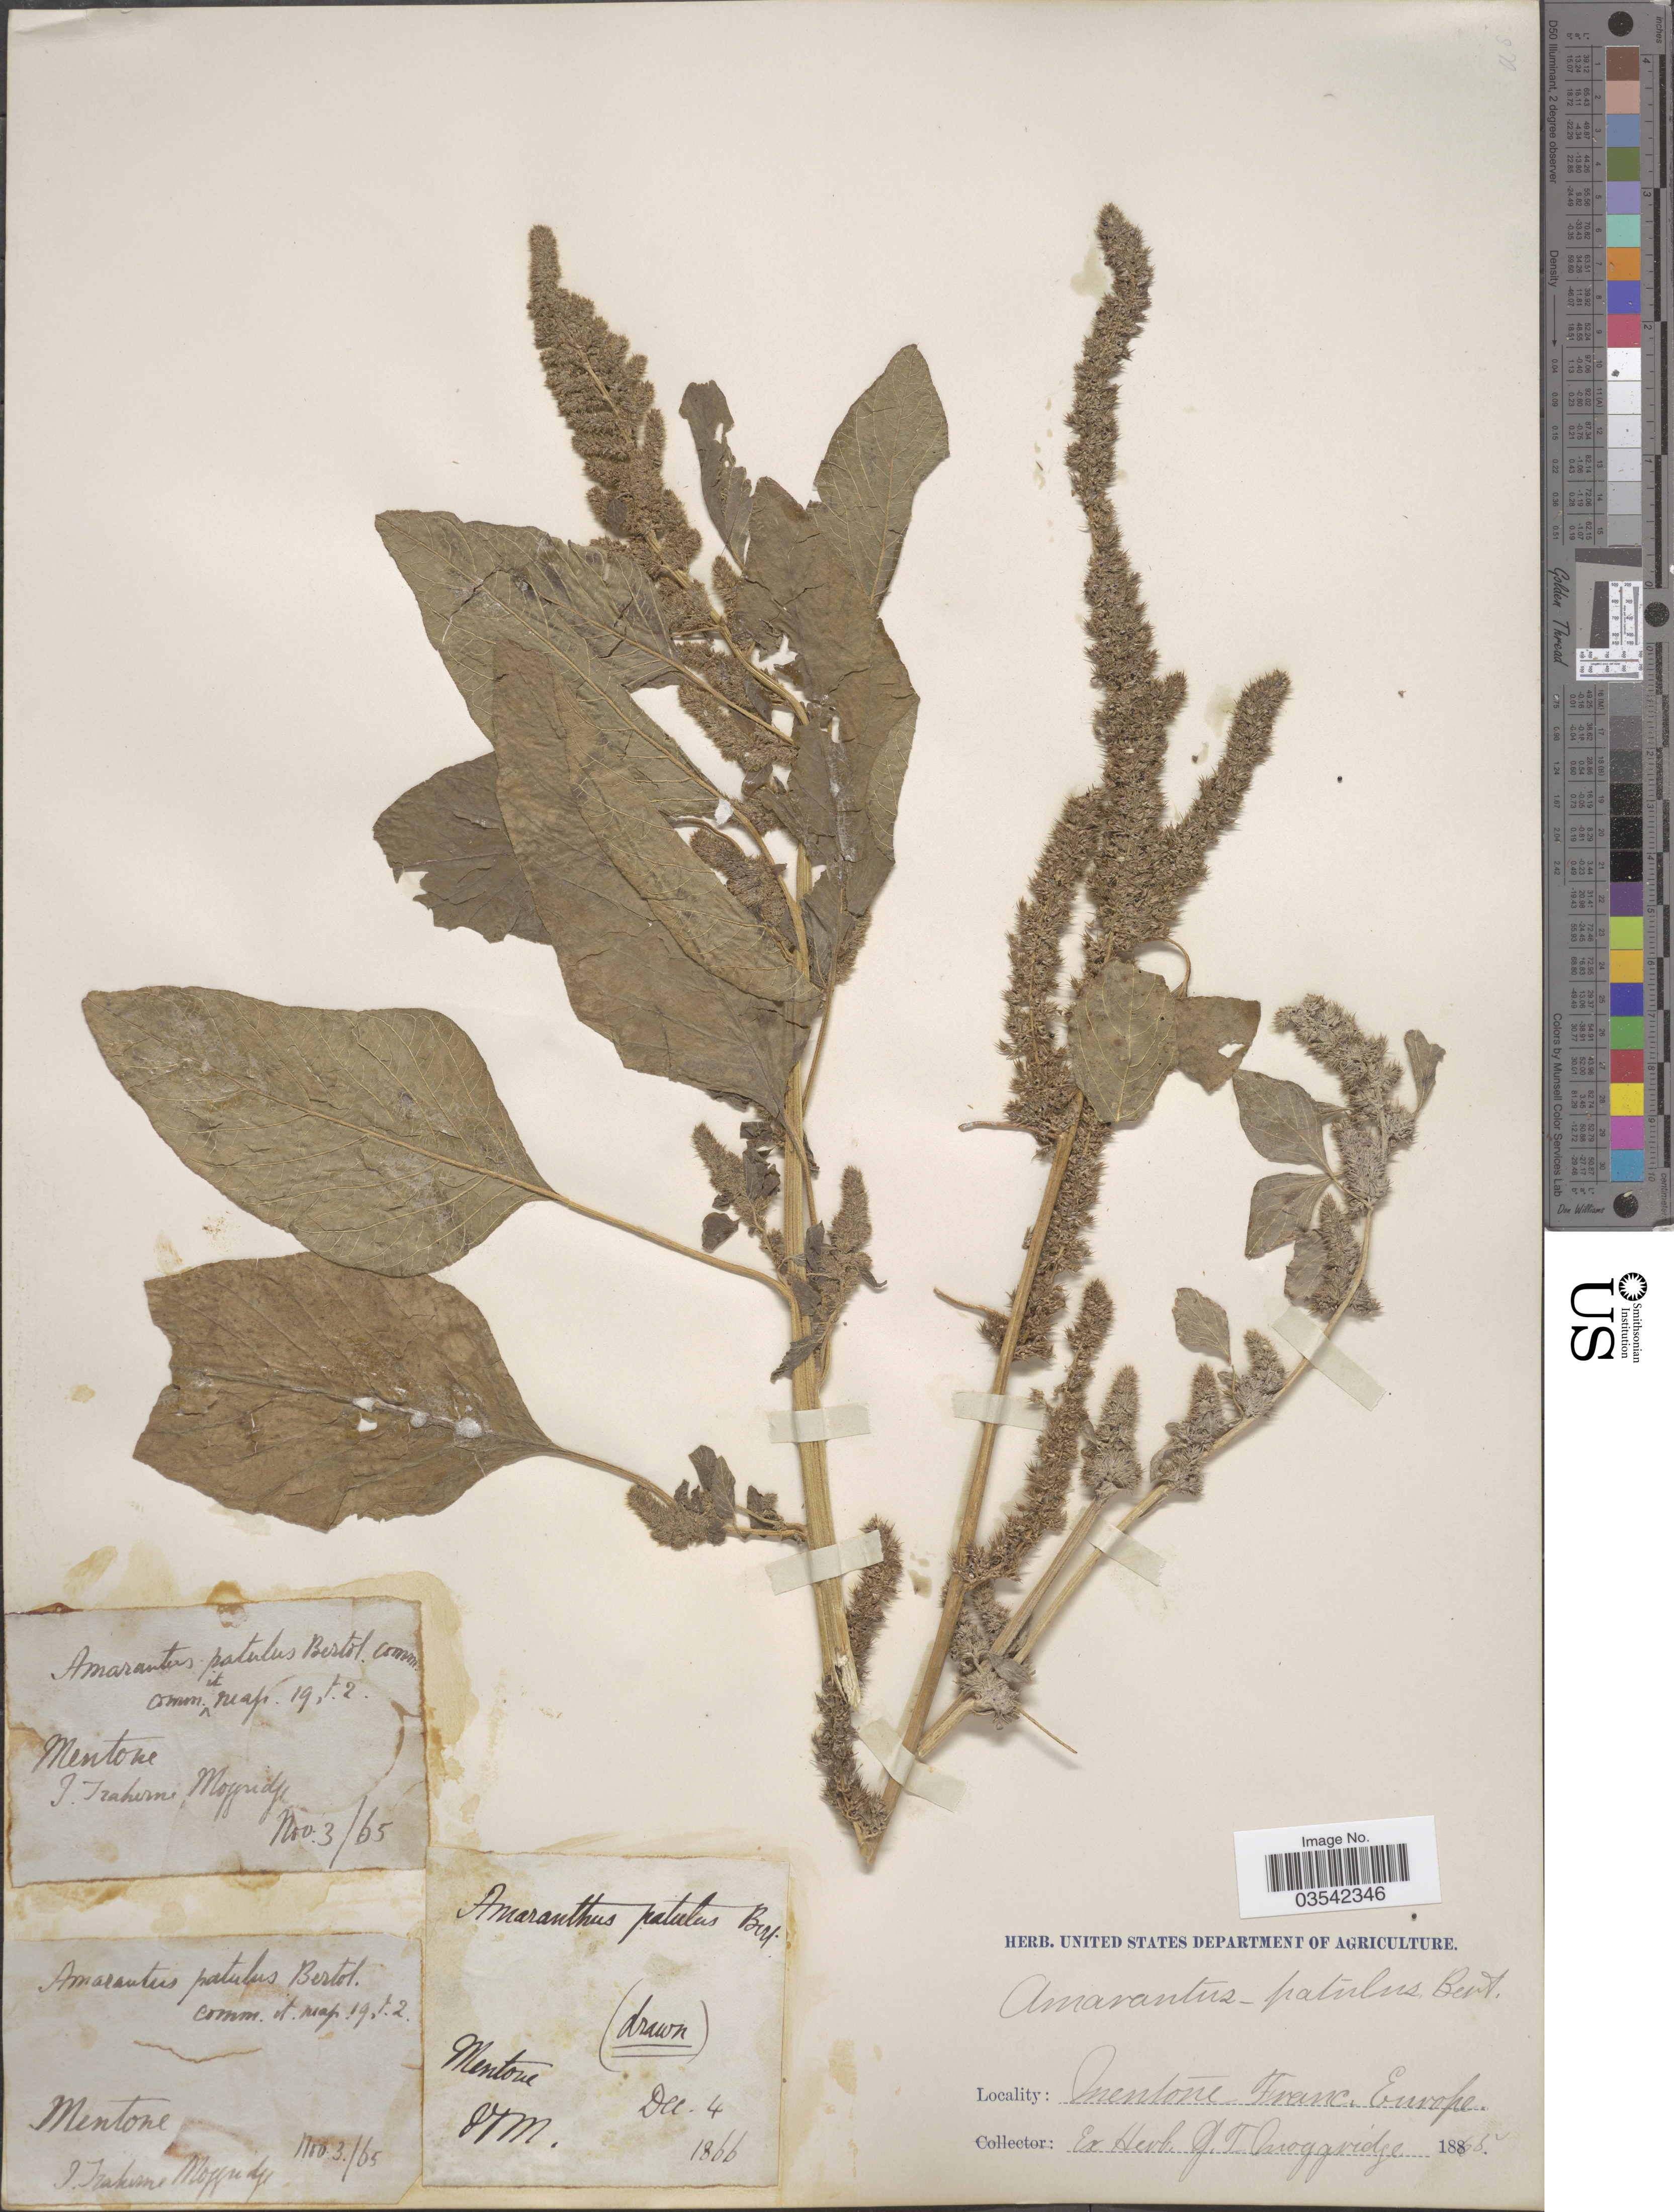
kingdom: Plantae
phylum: Tracheophyta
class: Magnoliopsida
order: Caryophyllales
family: Amaranthaceae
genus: Amaranthus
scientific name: Amaranthus patulus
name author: Bertol.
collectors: J. T. Moggridge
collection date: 1865-11-03/1866-12-04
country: France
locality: Mentone.